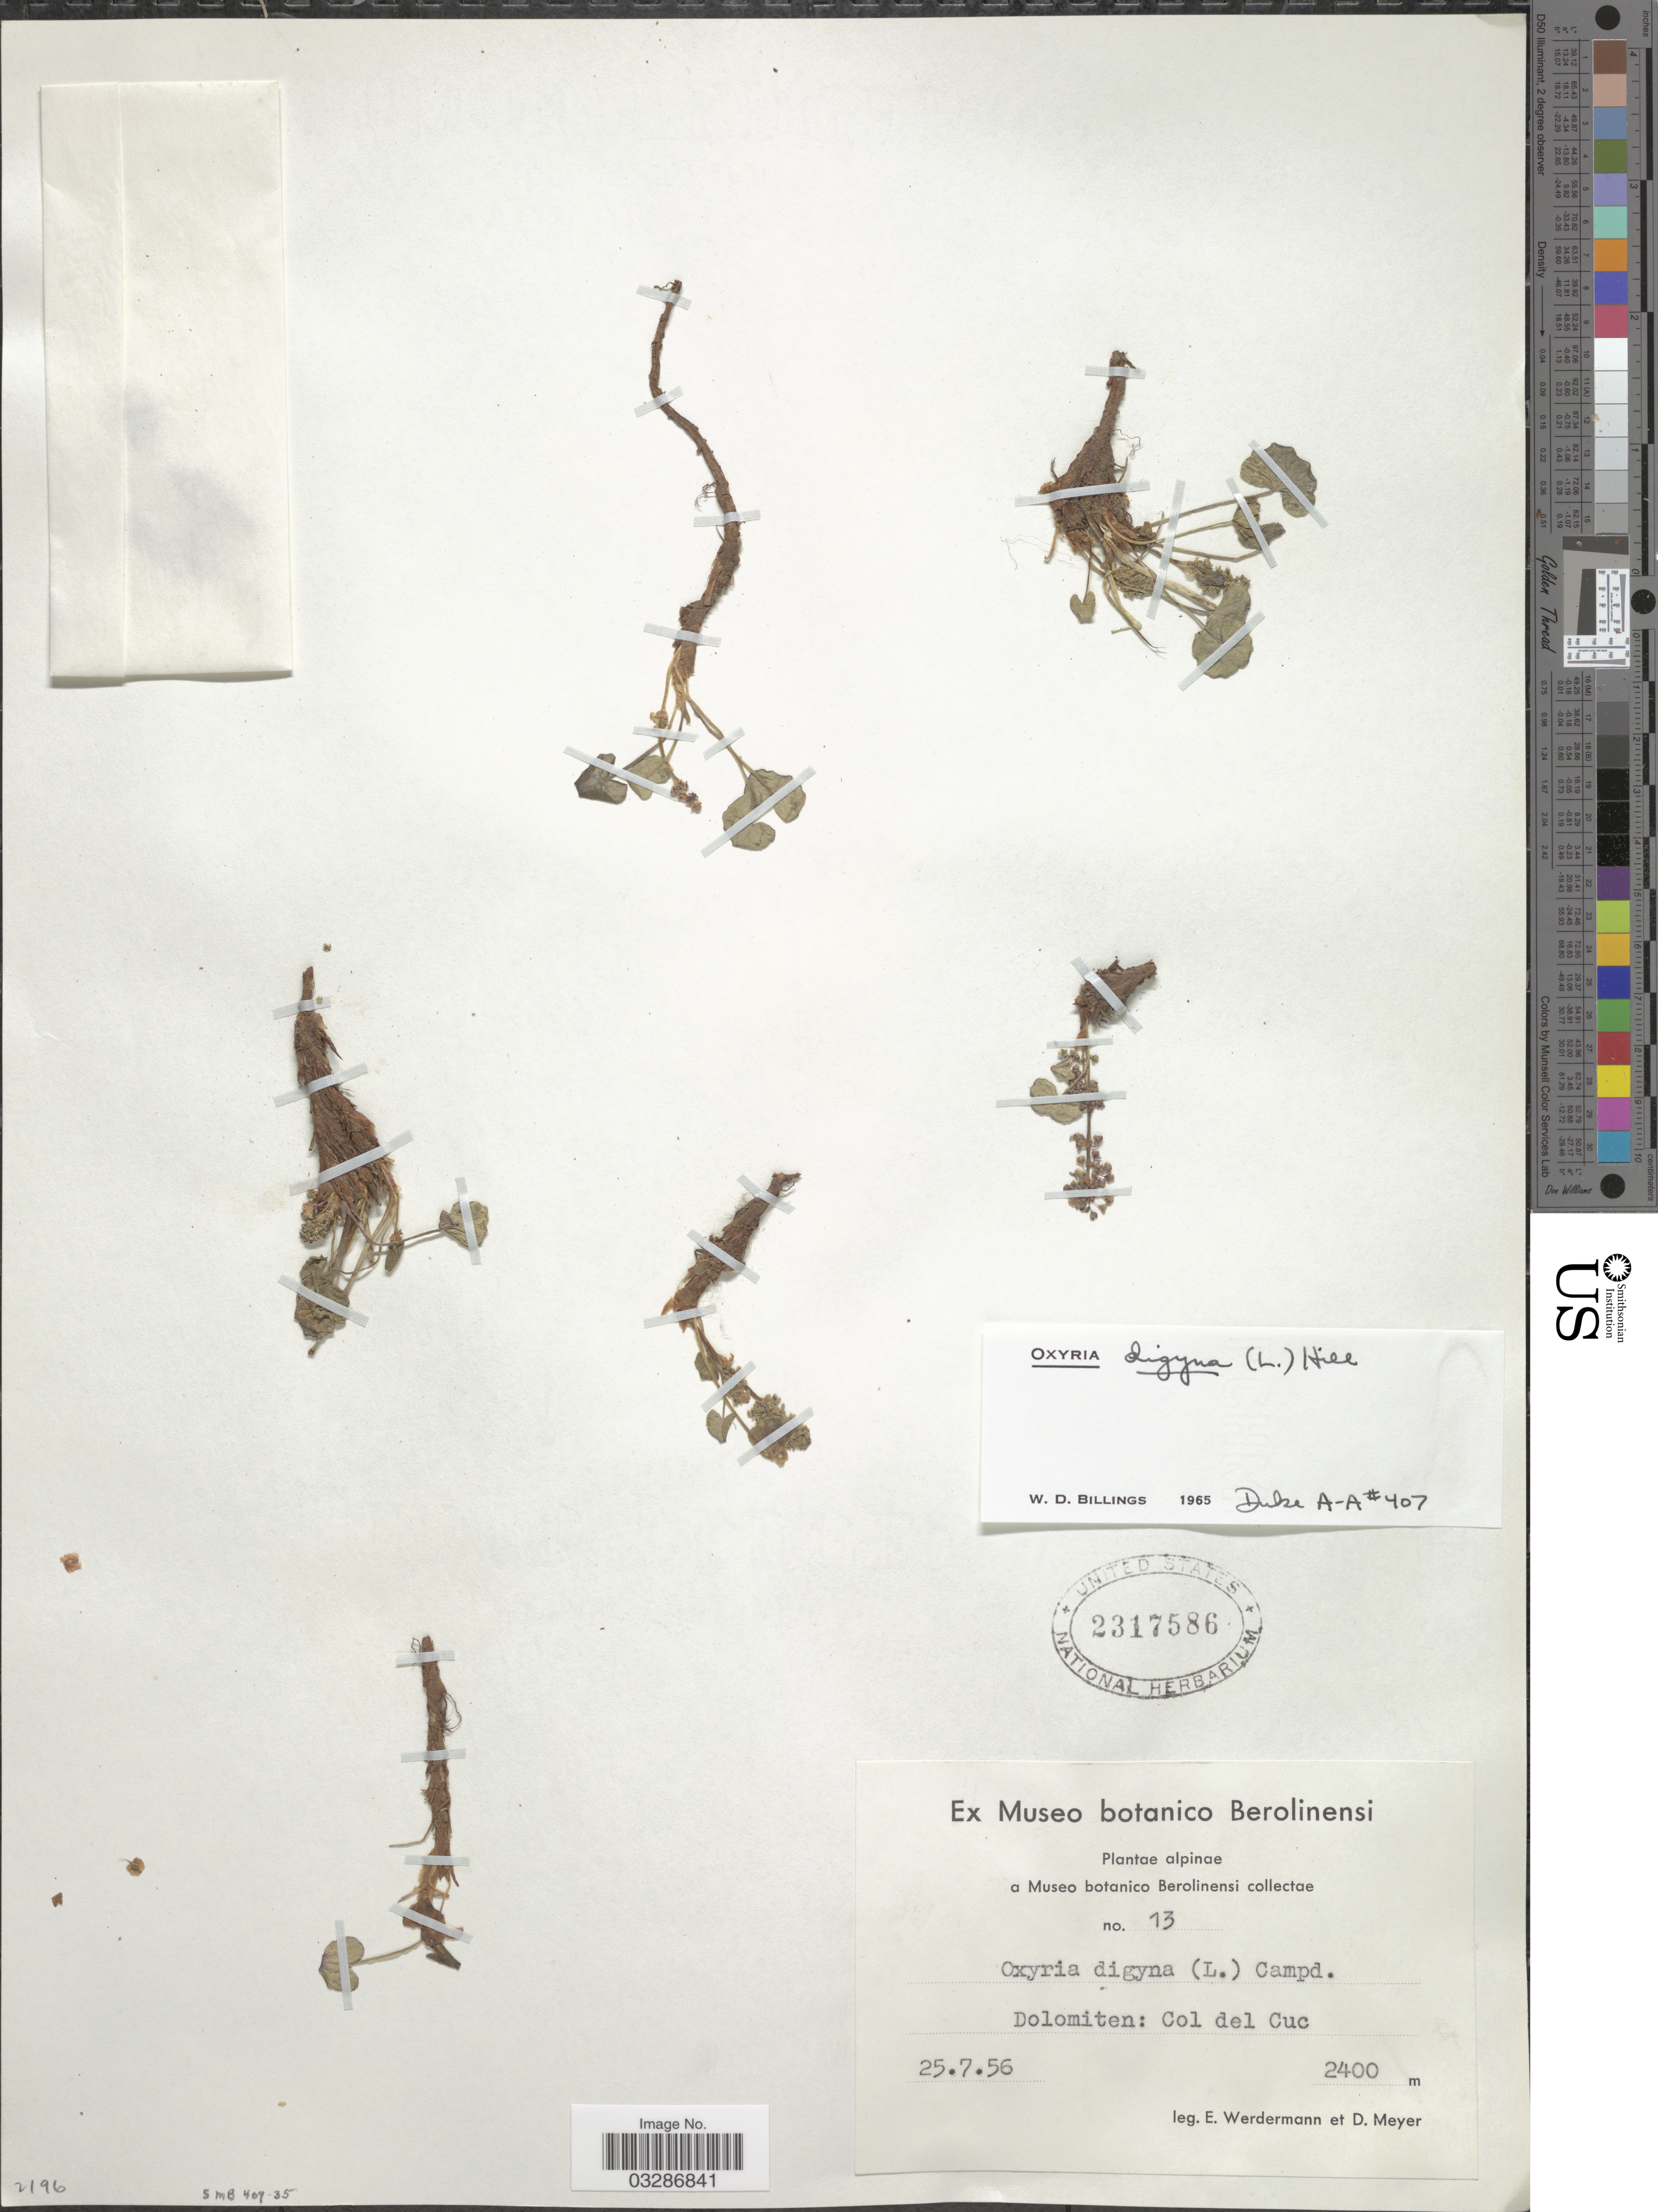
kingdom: Plantae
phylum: Tracheophyta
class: Magnoliopsida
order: Caryophyllales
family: Polygonaceae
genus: Oxyria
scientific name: Oxyria digyna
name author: (L.) Hill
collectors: E. Werdermann & D. Meyer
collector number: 13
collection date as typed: Transcribed d/m/y: 25/7/56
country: Italy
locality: Alpinae. Dolomiten: Col del Cuc.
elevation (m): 2400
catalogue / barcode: US 2317586